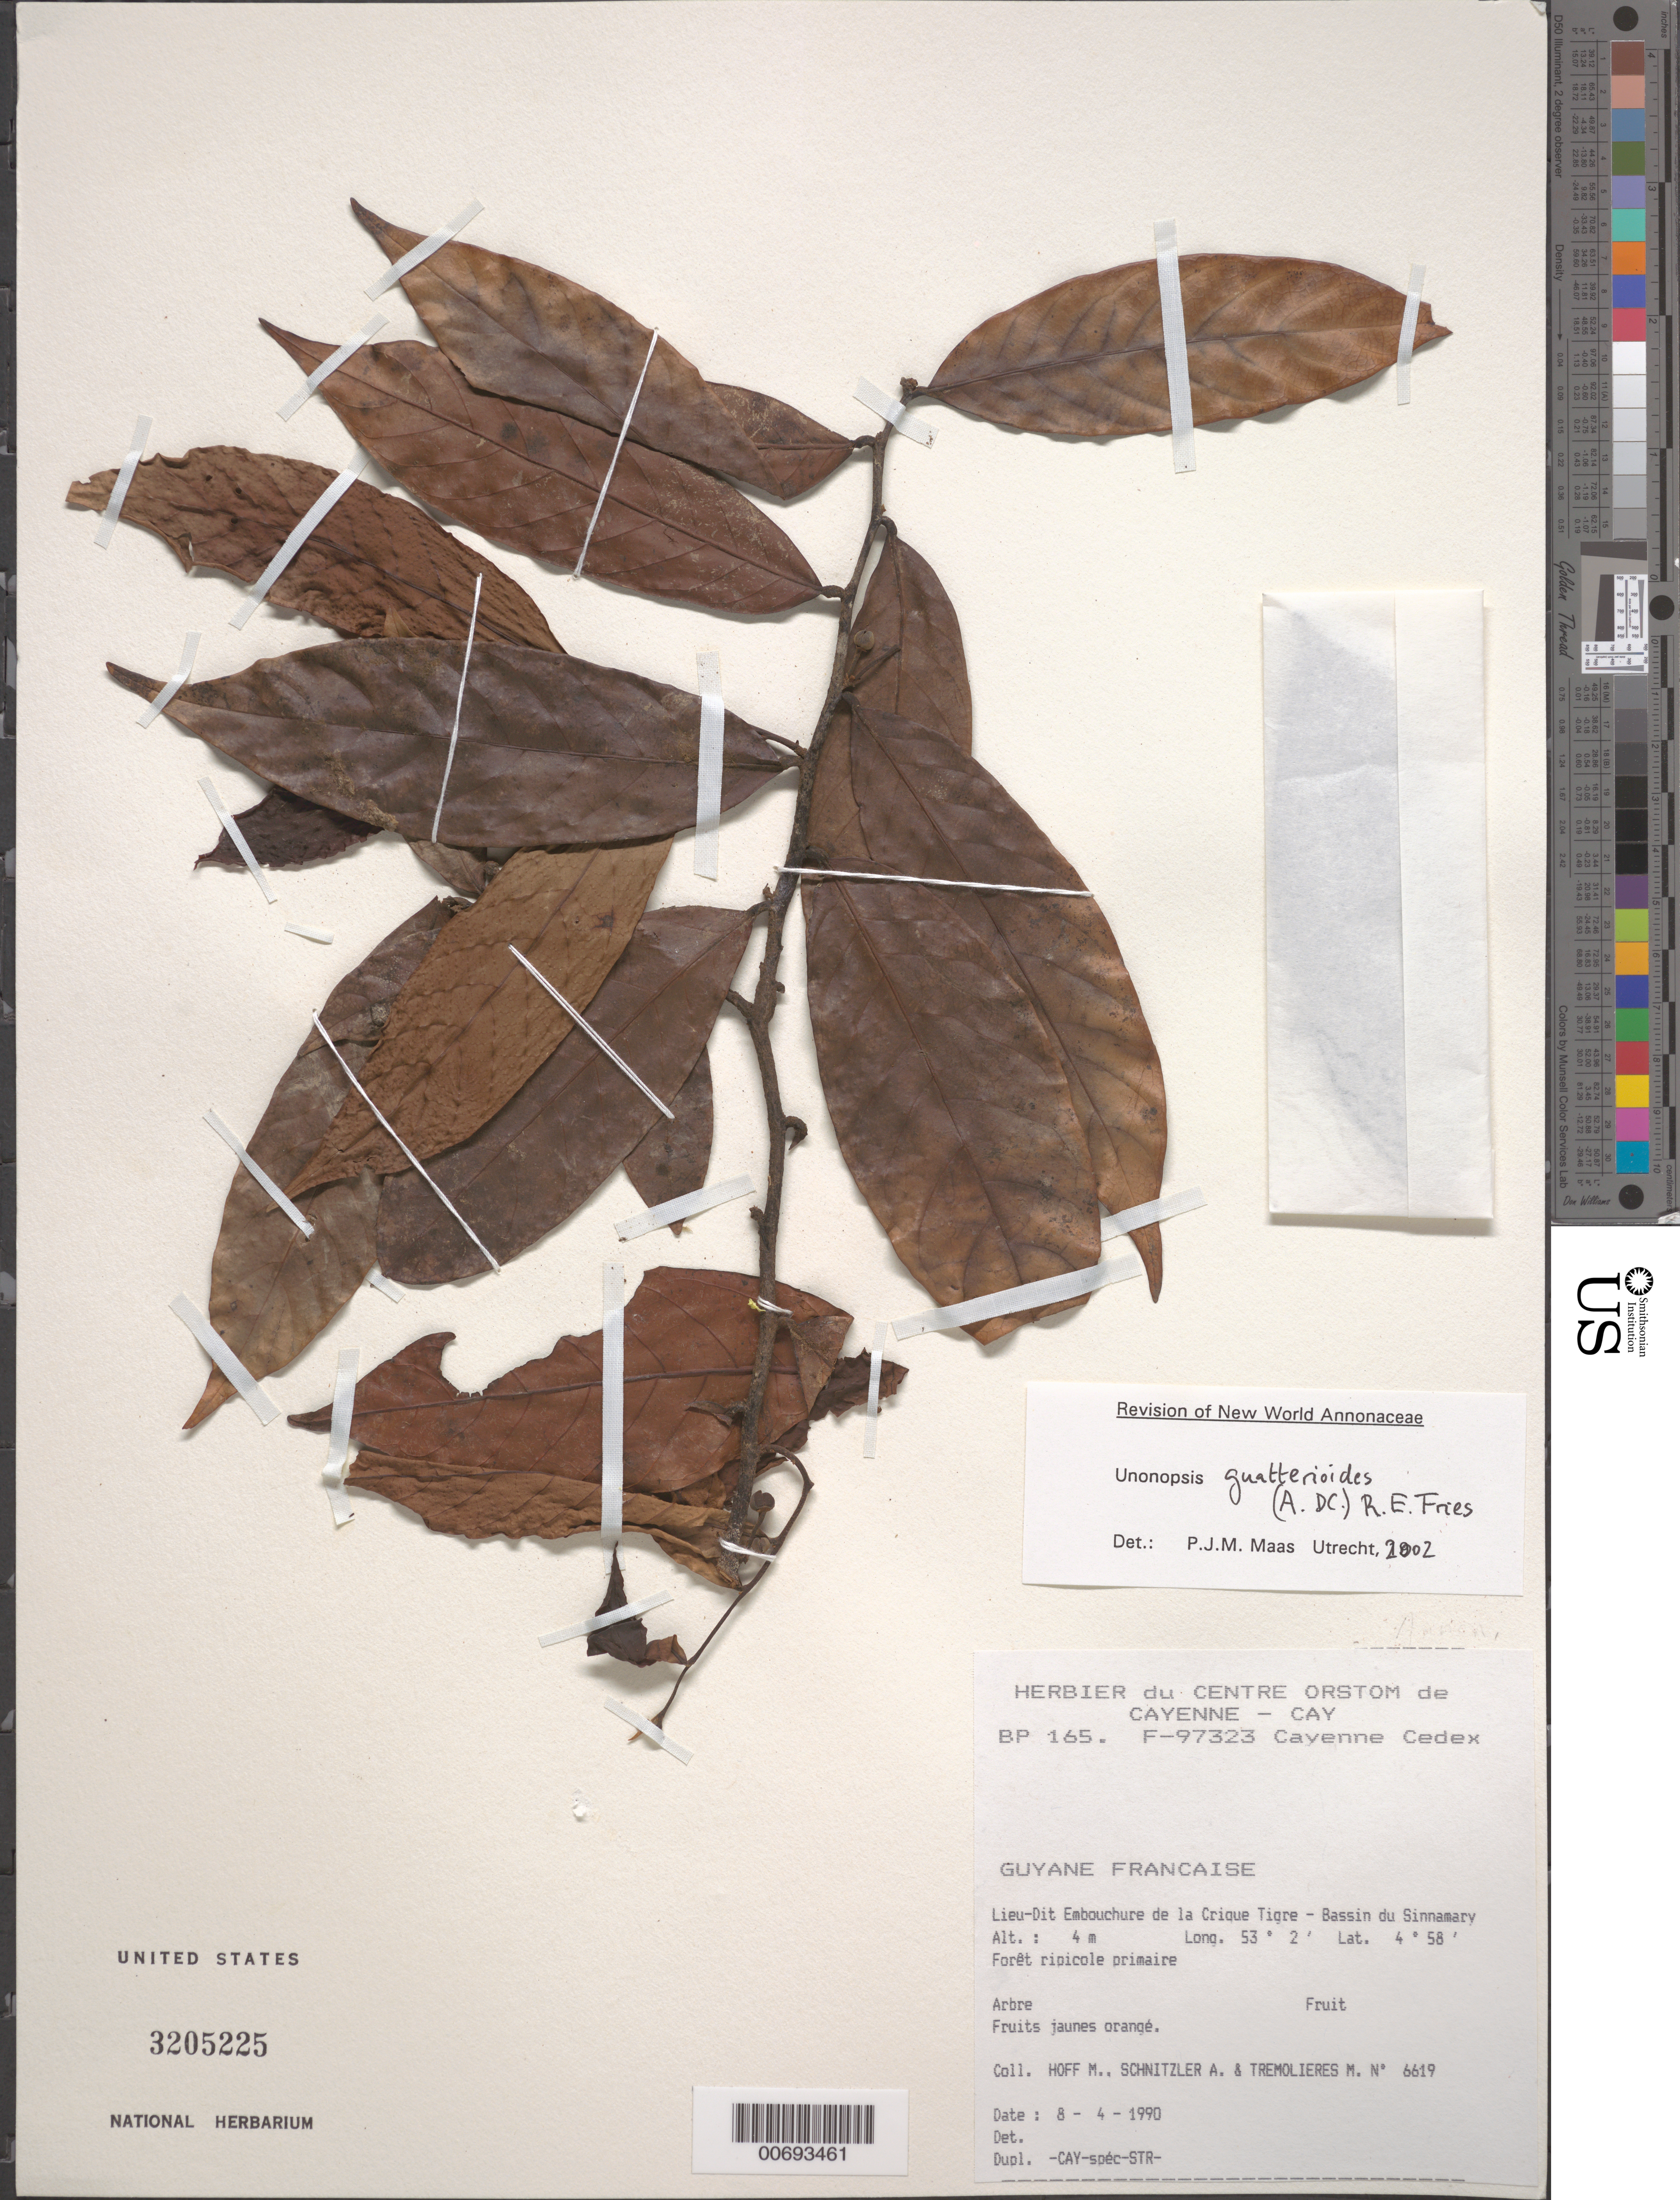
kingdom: Plantae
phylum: Tracheophyta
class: Magnoliopsida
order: Magnoliales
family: Annonaceae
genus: Unonopsis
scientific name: Unonopsis guatterioides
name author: (A. DC.) R.E. Fr.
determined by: Maas, Paul J. M.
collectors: M. Hoff, A. Schnitzler & M. Tremolieres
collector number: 6619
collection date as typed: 8-Apr-90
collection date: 1990-04-08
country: French Guiana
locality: Crique Tigre, embouchure; Bassin du Sinnamary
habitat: Primary riparian forest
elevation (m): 4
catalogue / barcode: US 3205225